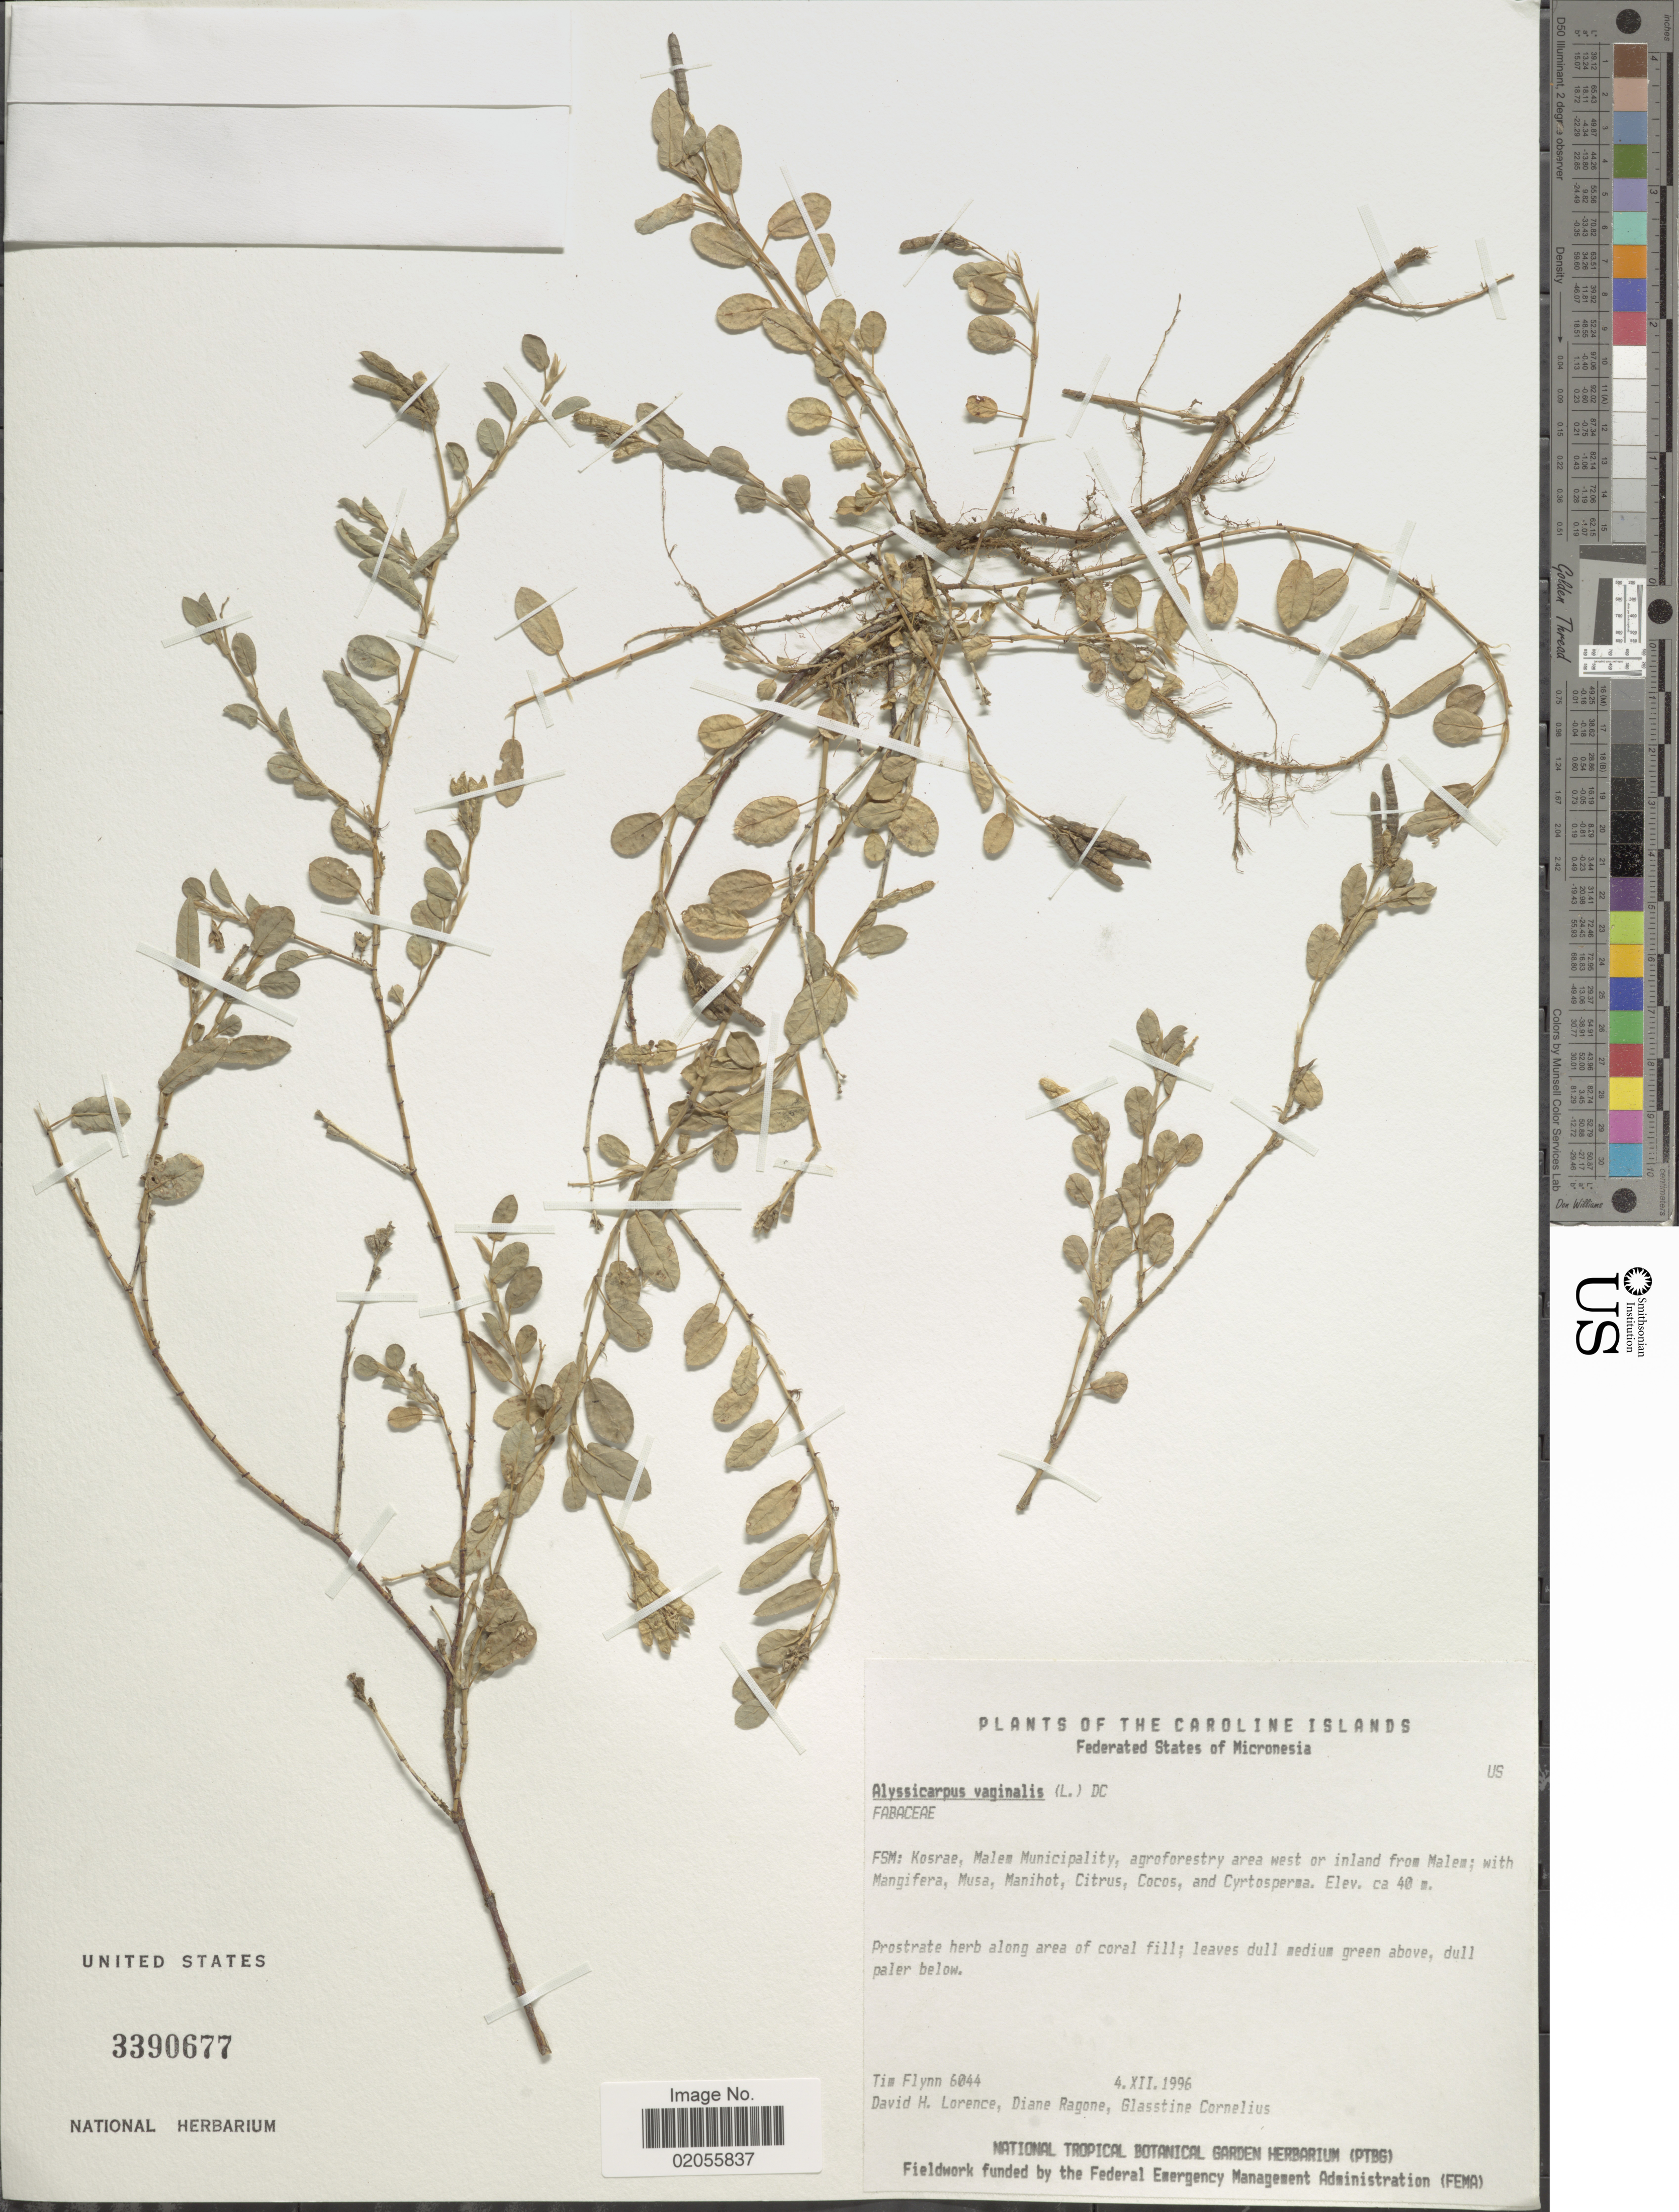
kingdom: Plantae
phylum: Tracheophyta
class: Magnoliopsida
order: Fabales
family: Fabaceae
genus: Alysicarpus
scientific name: Alysicarpus vaginalis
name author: (L.) DC.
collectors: T. W. Flynn, D. Lorence, D. Ragone & G. Cornelius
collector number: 6044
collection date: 1996-12-04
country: Micronesia, Federated States of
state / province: Kosrae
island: Kosrae [Kusaie]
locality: Malem Municipality, agroforestry area west or inland from Malem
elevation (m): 40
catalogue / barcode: US 3390677